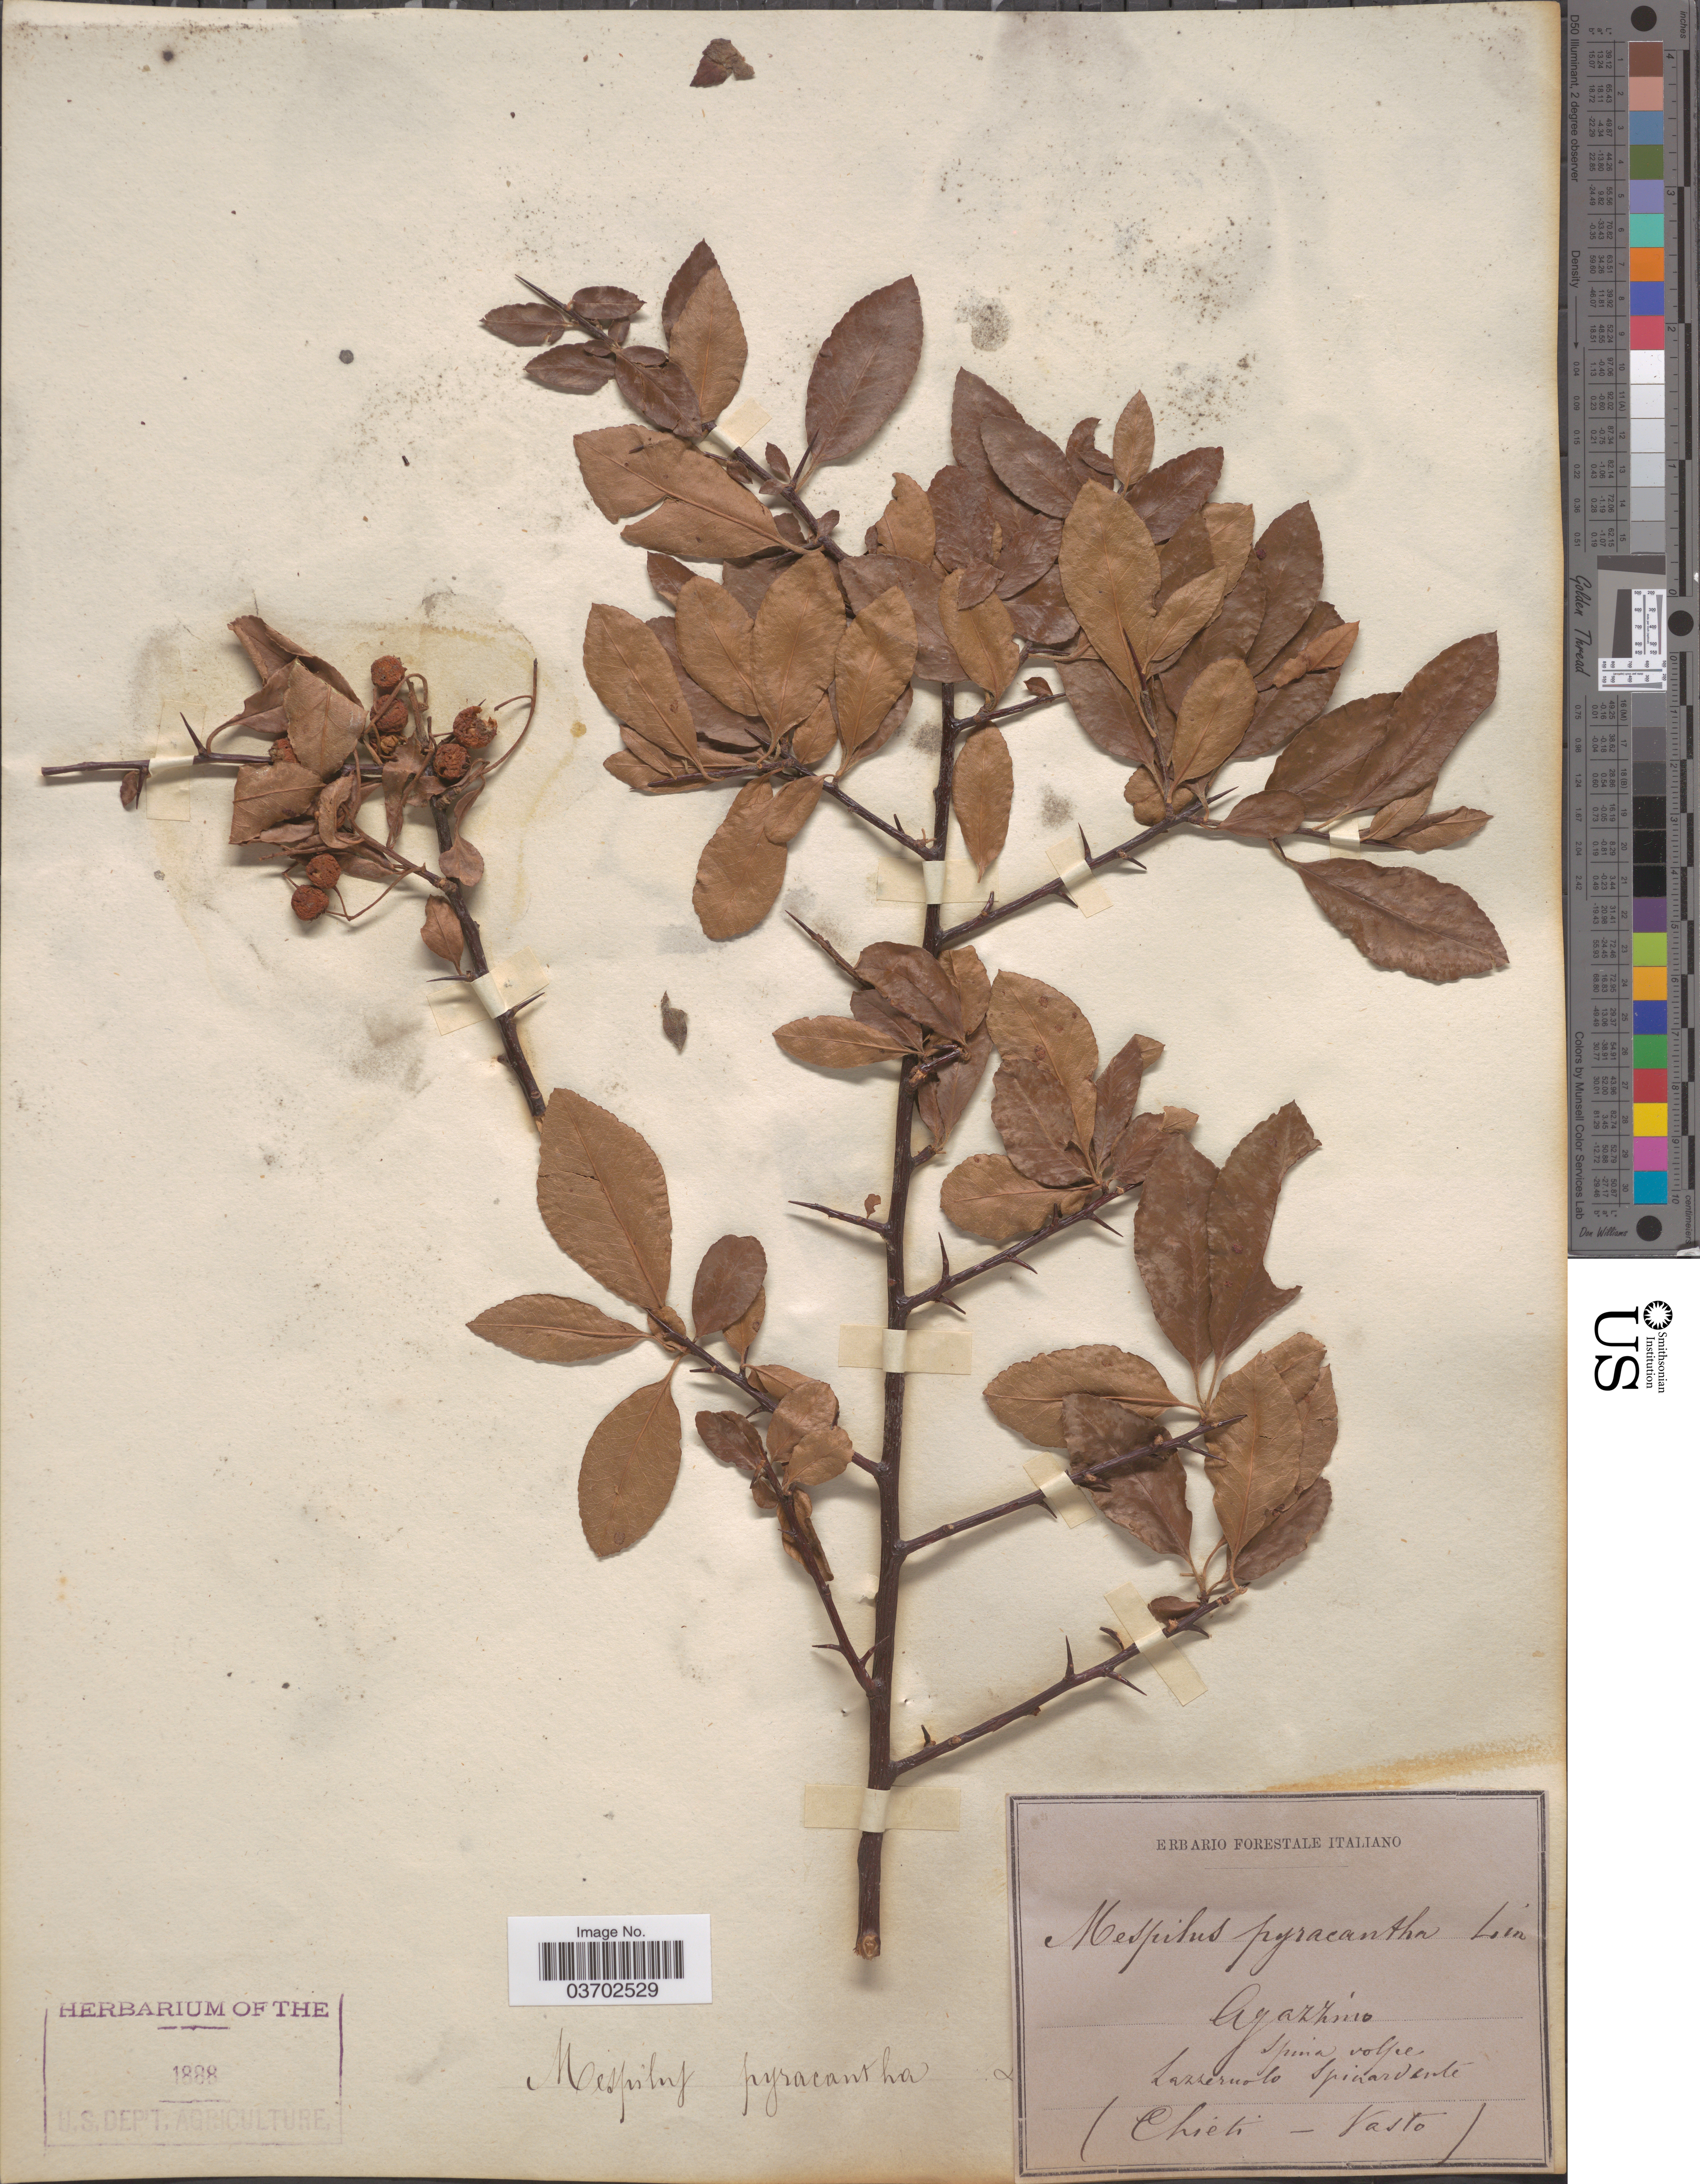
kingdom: Plantae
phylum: Tracheophyta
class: Magnoliopsida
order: Rosales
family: Rosaceae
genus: Crataegus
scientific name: Crataegus sp.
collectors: Ex herb. Forestale Italiano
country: Italy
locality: Agazzino. Spina volpe. Lazzernolo Spinardente [interpreted]. (Chieti- Vasto).